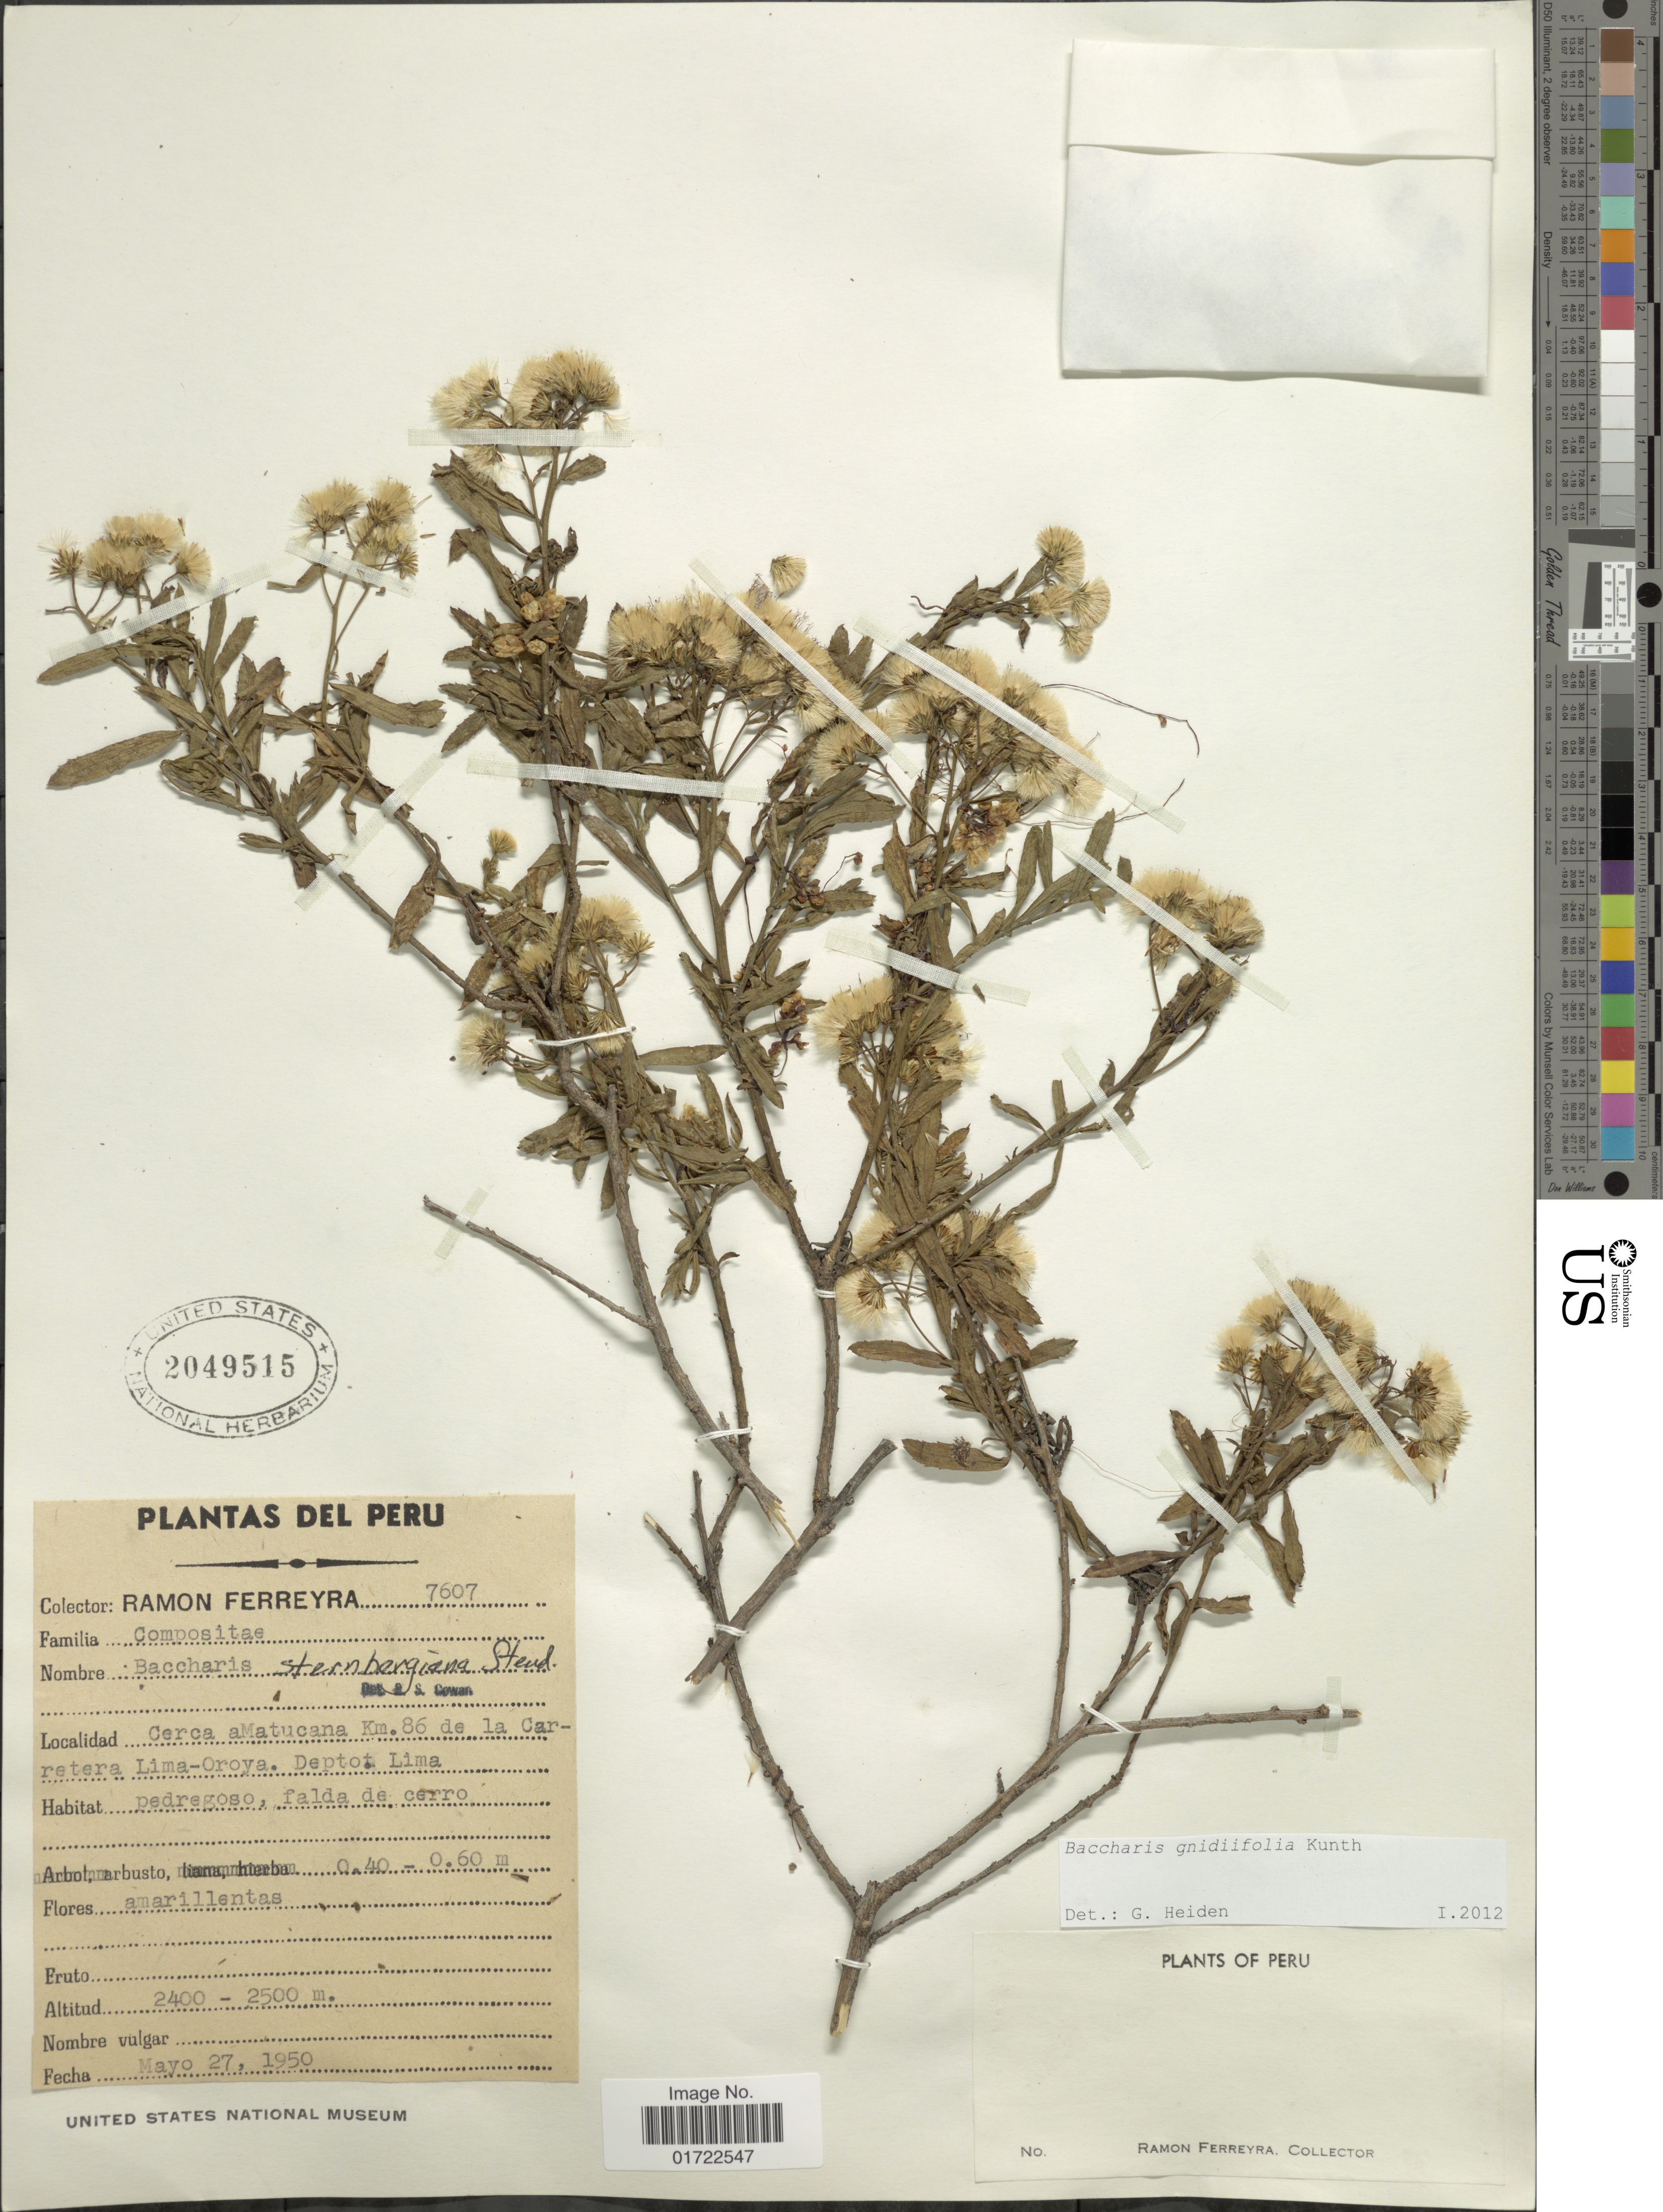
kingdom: Plantae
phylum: Tracheophyta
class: Magnoliopsida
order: Asterales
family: Asteraceae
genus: Baccharis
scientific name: Baccharis gnidiifolia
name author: Kunth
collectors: R. A. Ferreyra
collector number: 7907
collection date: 1950-05-27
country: Peru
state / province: Lima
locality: Cerca a Matucana km. 86 de la Carretera Lima-Croya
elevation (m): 2400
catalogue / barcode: US 2049515